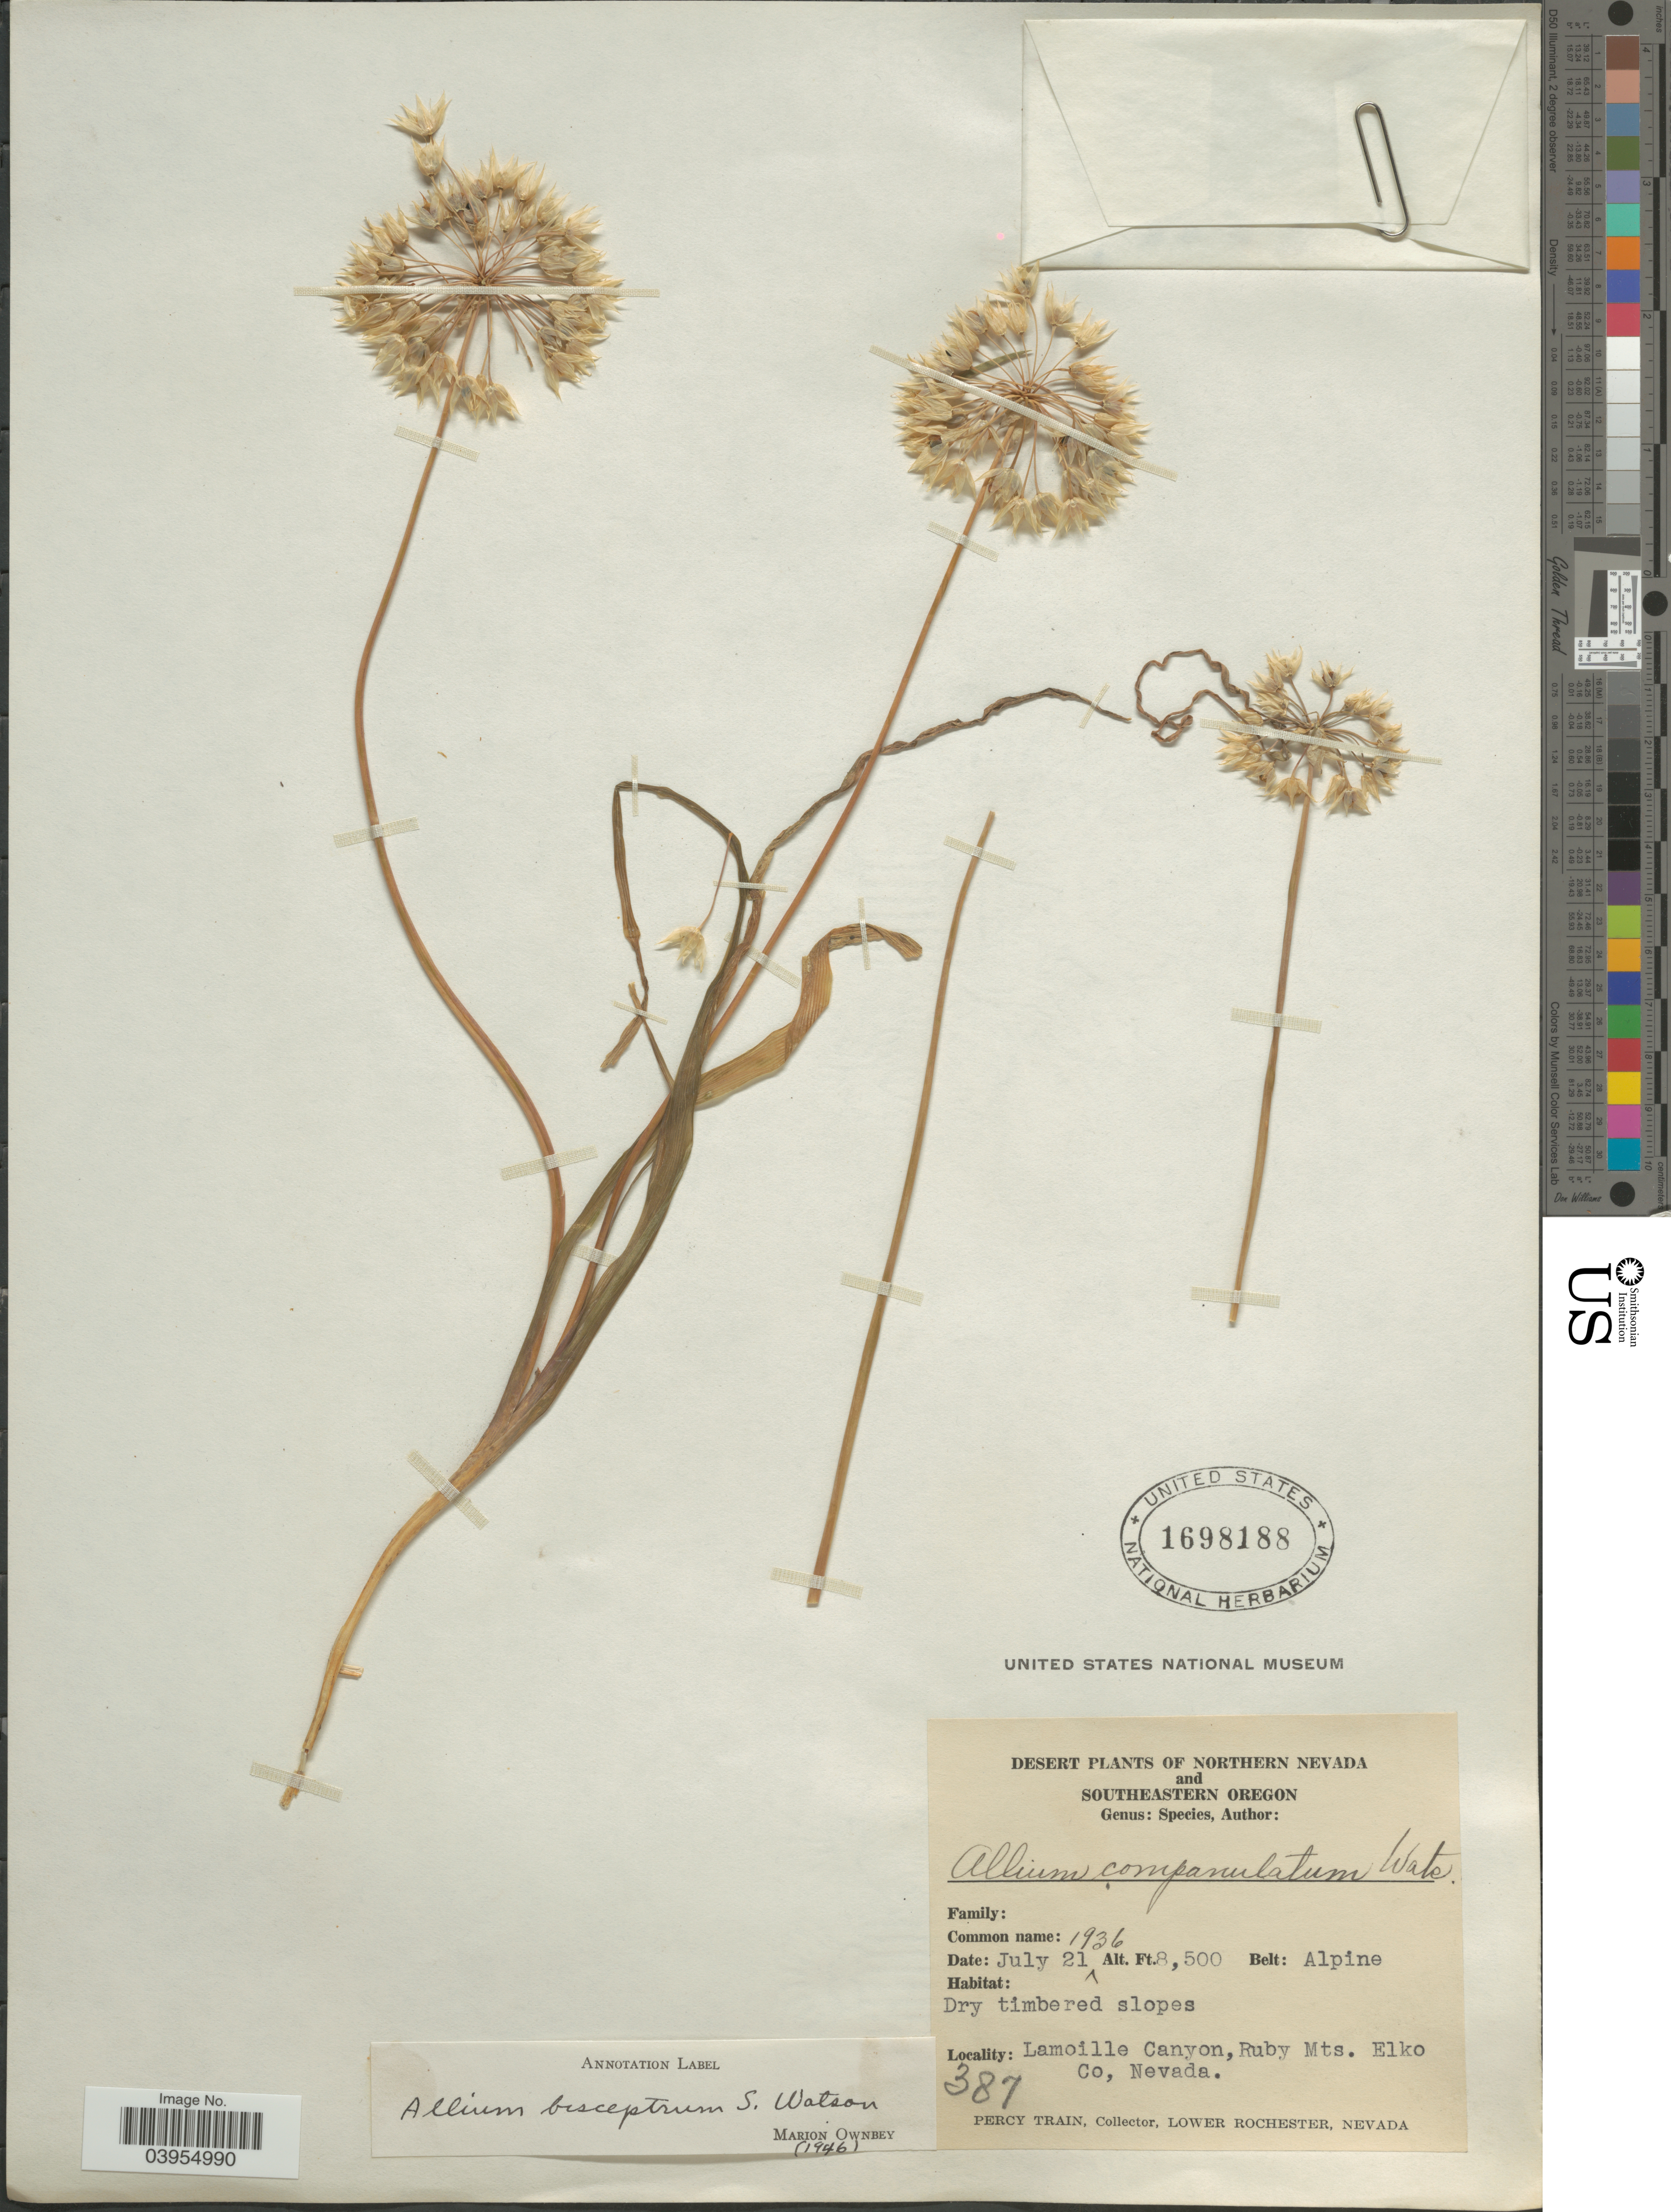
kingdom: Plantae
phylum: Tracheophyta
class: Liliopsida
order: Asparagales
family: Amaryllidaceae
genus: Allium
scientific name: Allium bisceptrum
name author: S. Watson in C. King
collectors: P. Train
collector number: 387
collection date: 1936-07-21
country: United States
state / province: Nevada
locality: Northern Nevada. Belt: Alpine. Lamoille Canyon, Ruby Mts. Elko Co.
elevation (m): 2591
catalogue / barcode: US 1698188